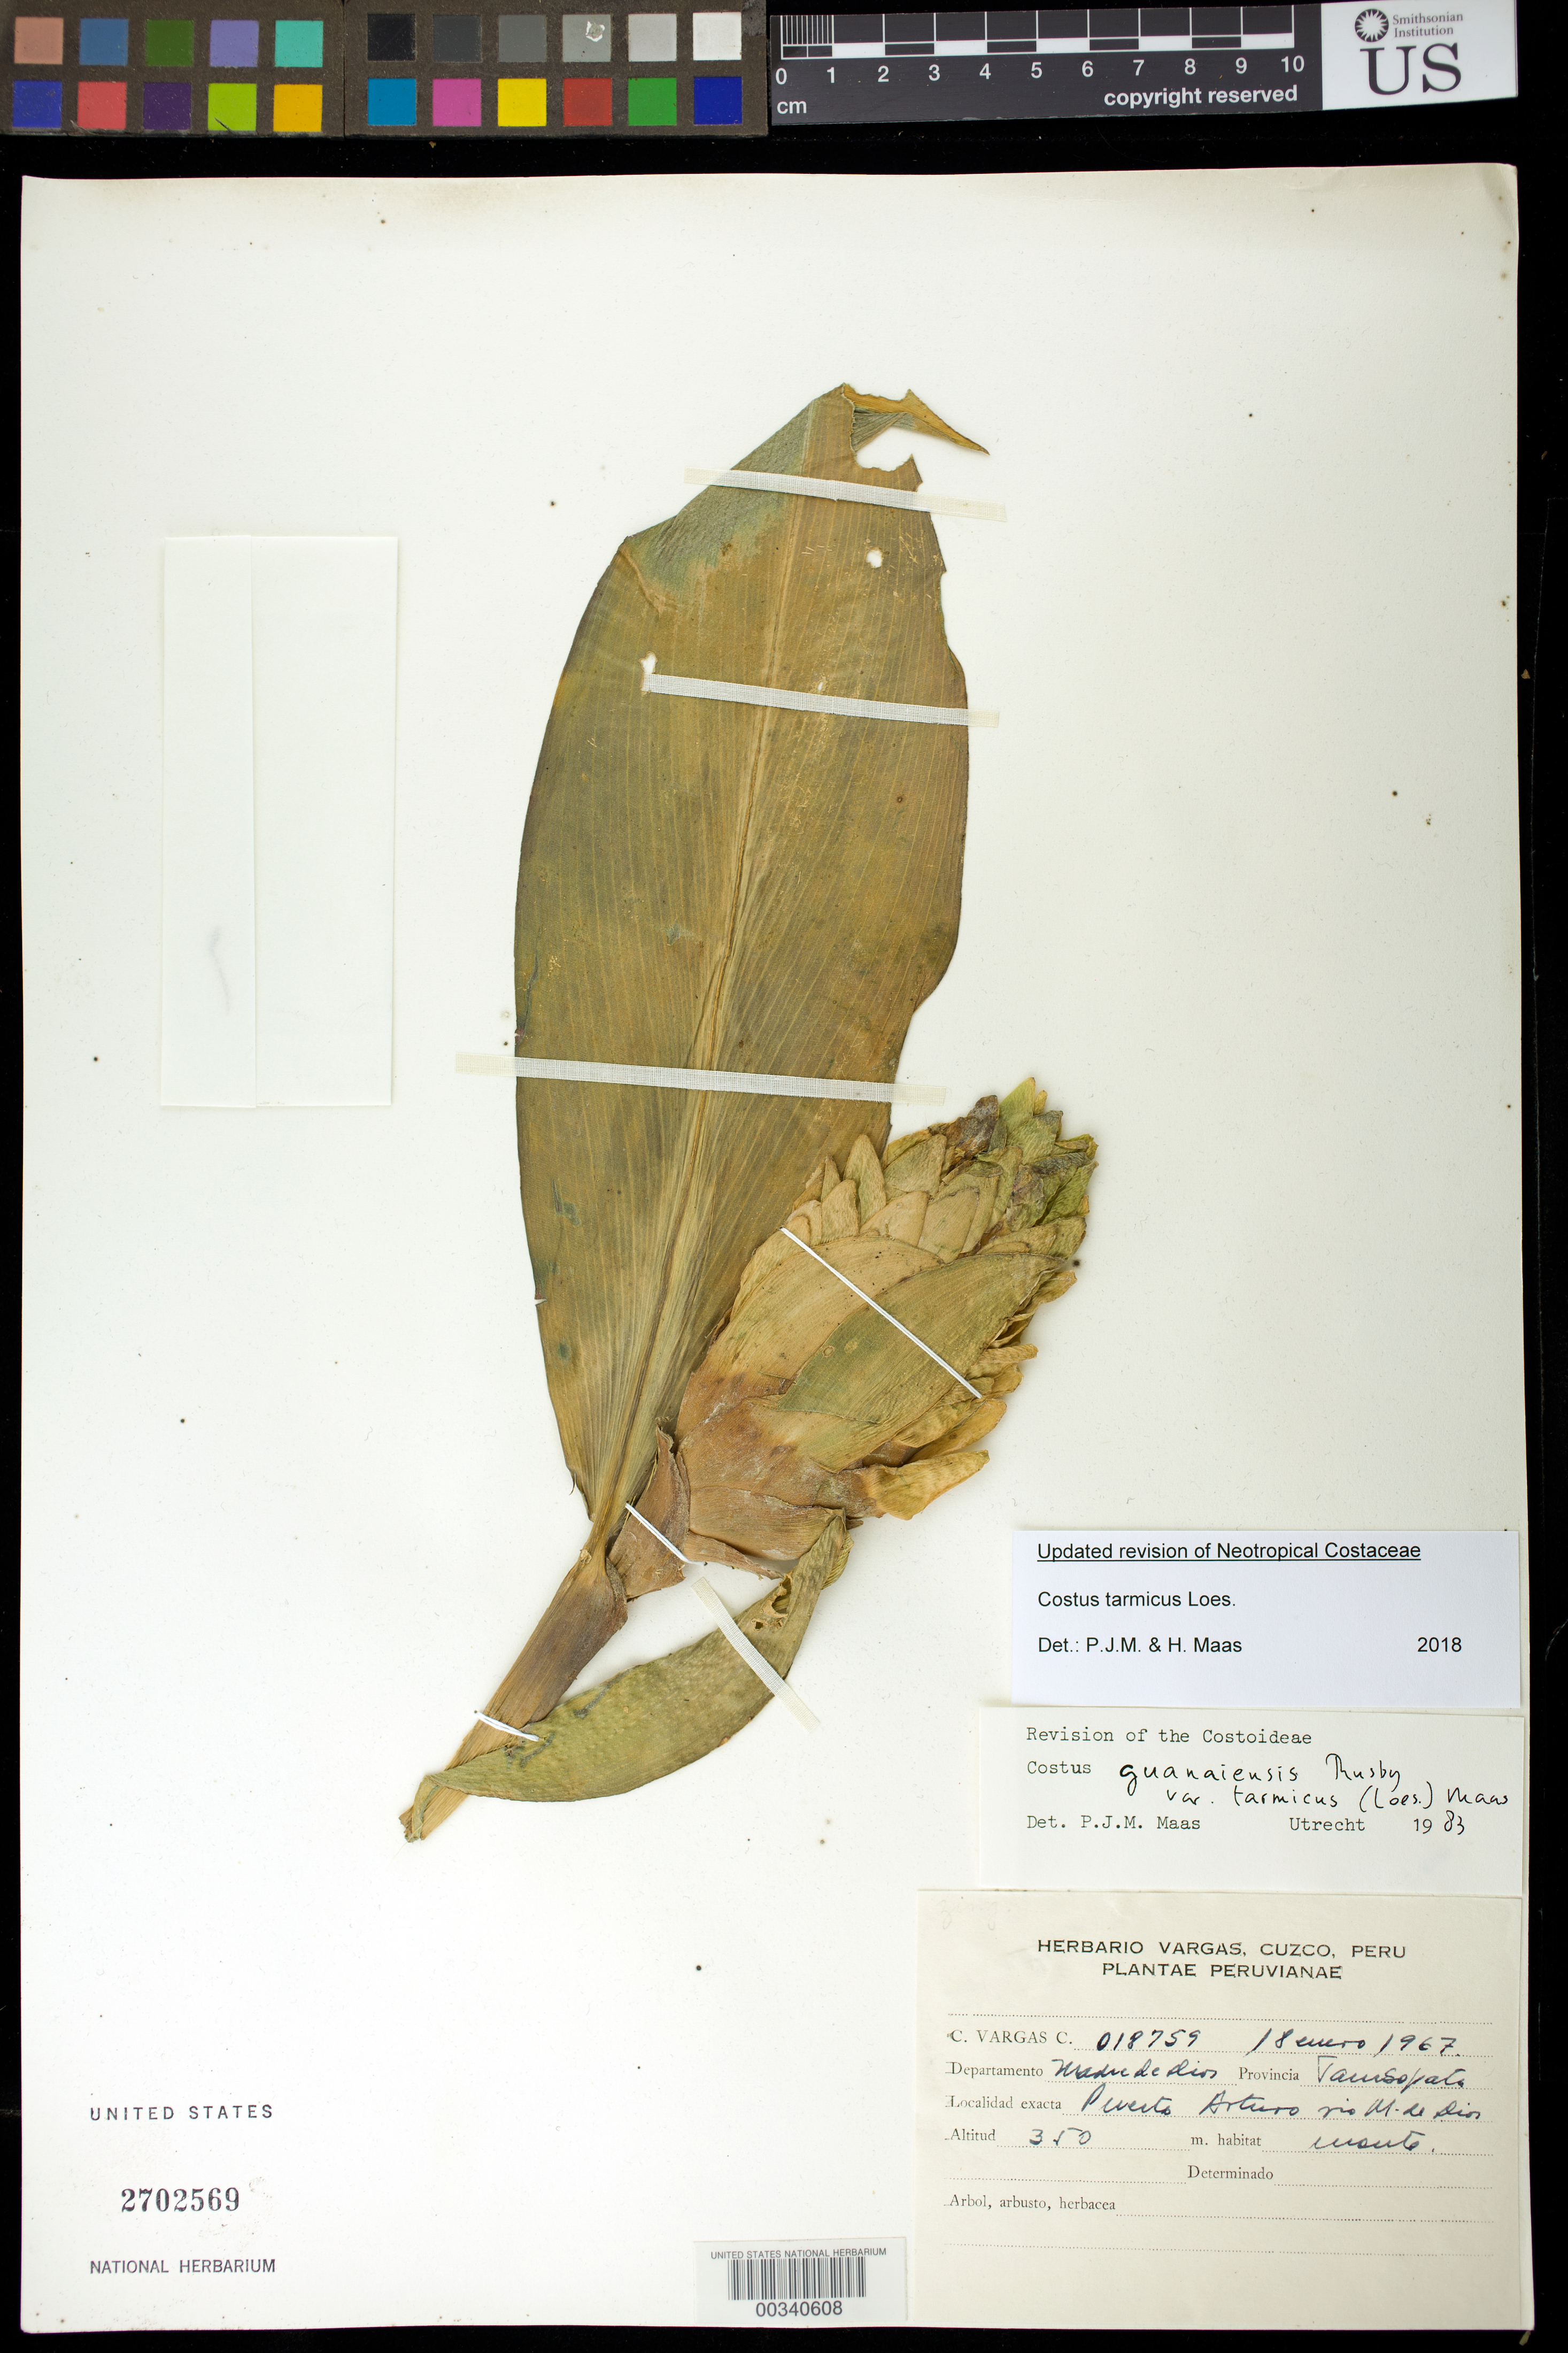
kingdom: Plantae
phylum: Tracheophyta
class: Liliopsida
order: Zingiberales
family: Costaceae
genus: Costus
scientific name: Costus tarmicus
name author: Loes.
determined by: Maas, Paul J.; Maas, H.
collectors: C. Vargas Calderón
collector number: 018759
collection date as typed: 18 Jan 1967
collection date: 1967-01-18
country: Peru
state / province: Madre de Dios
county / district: Tambopata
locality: Puerto arturo rio m. de dios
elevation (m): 350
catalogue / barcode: US 2702569